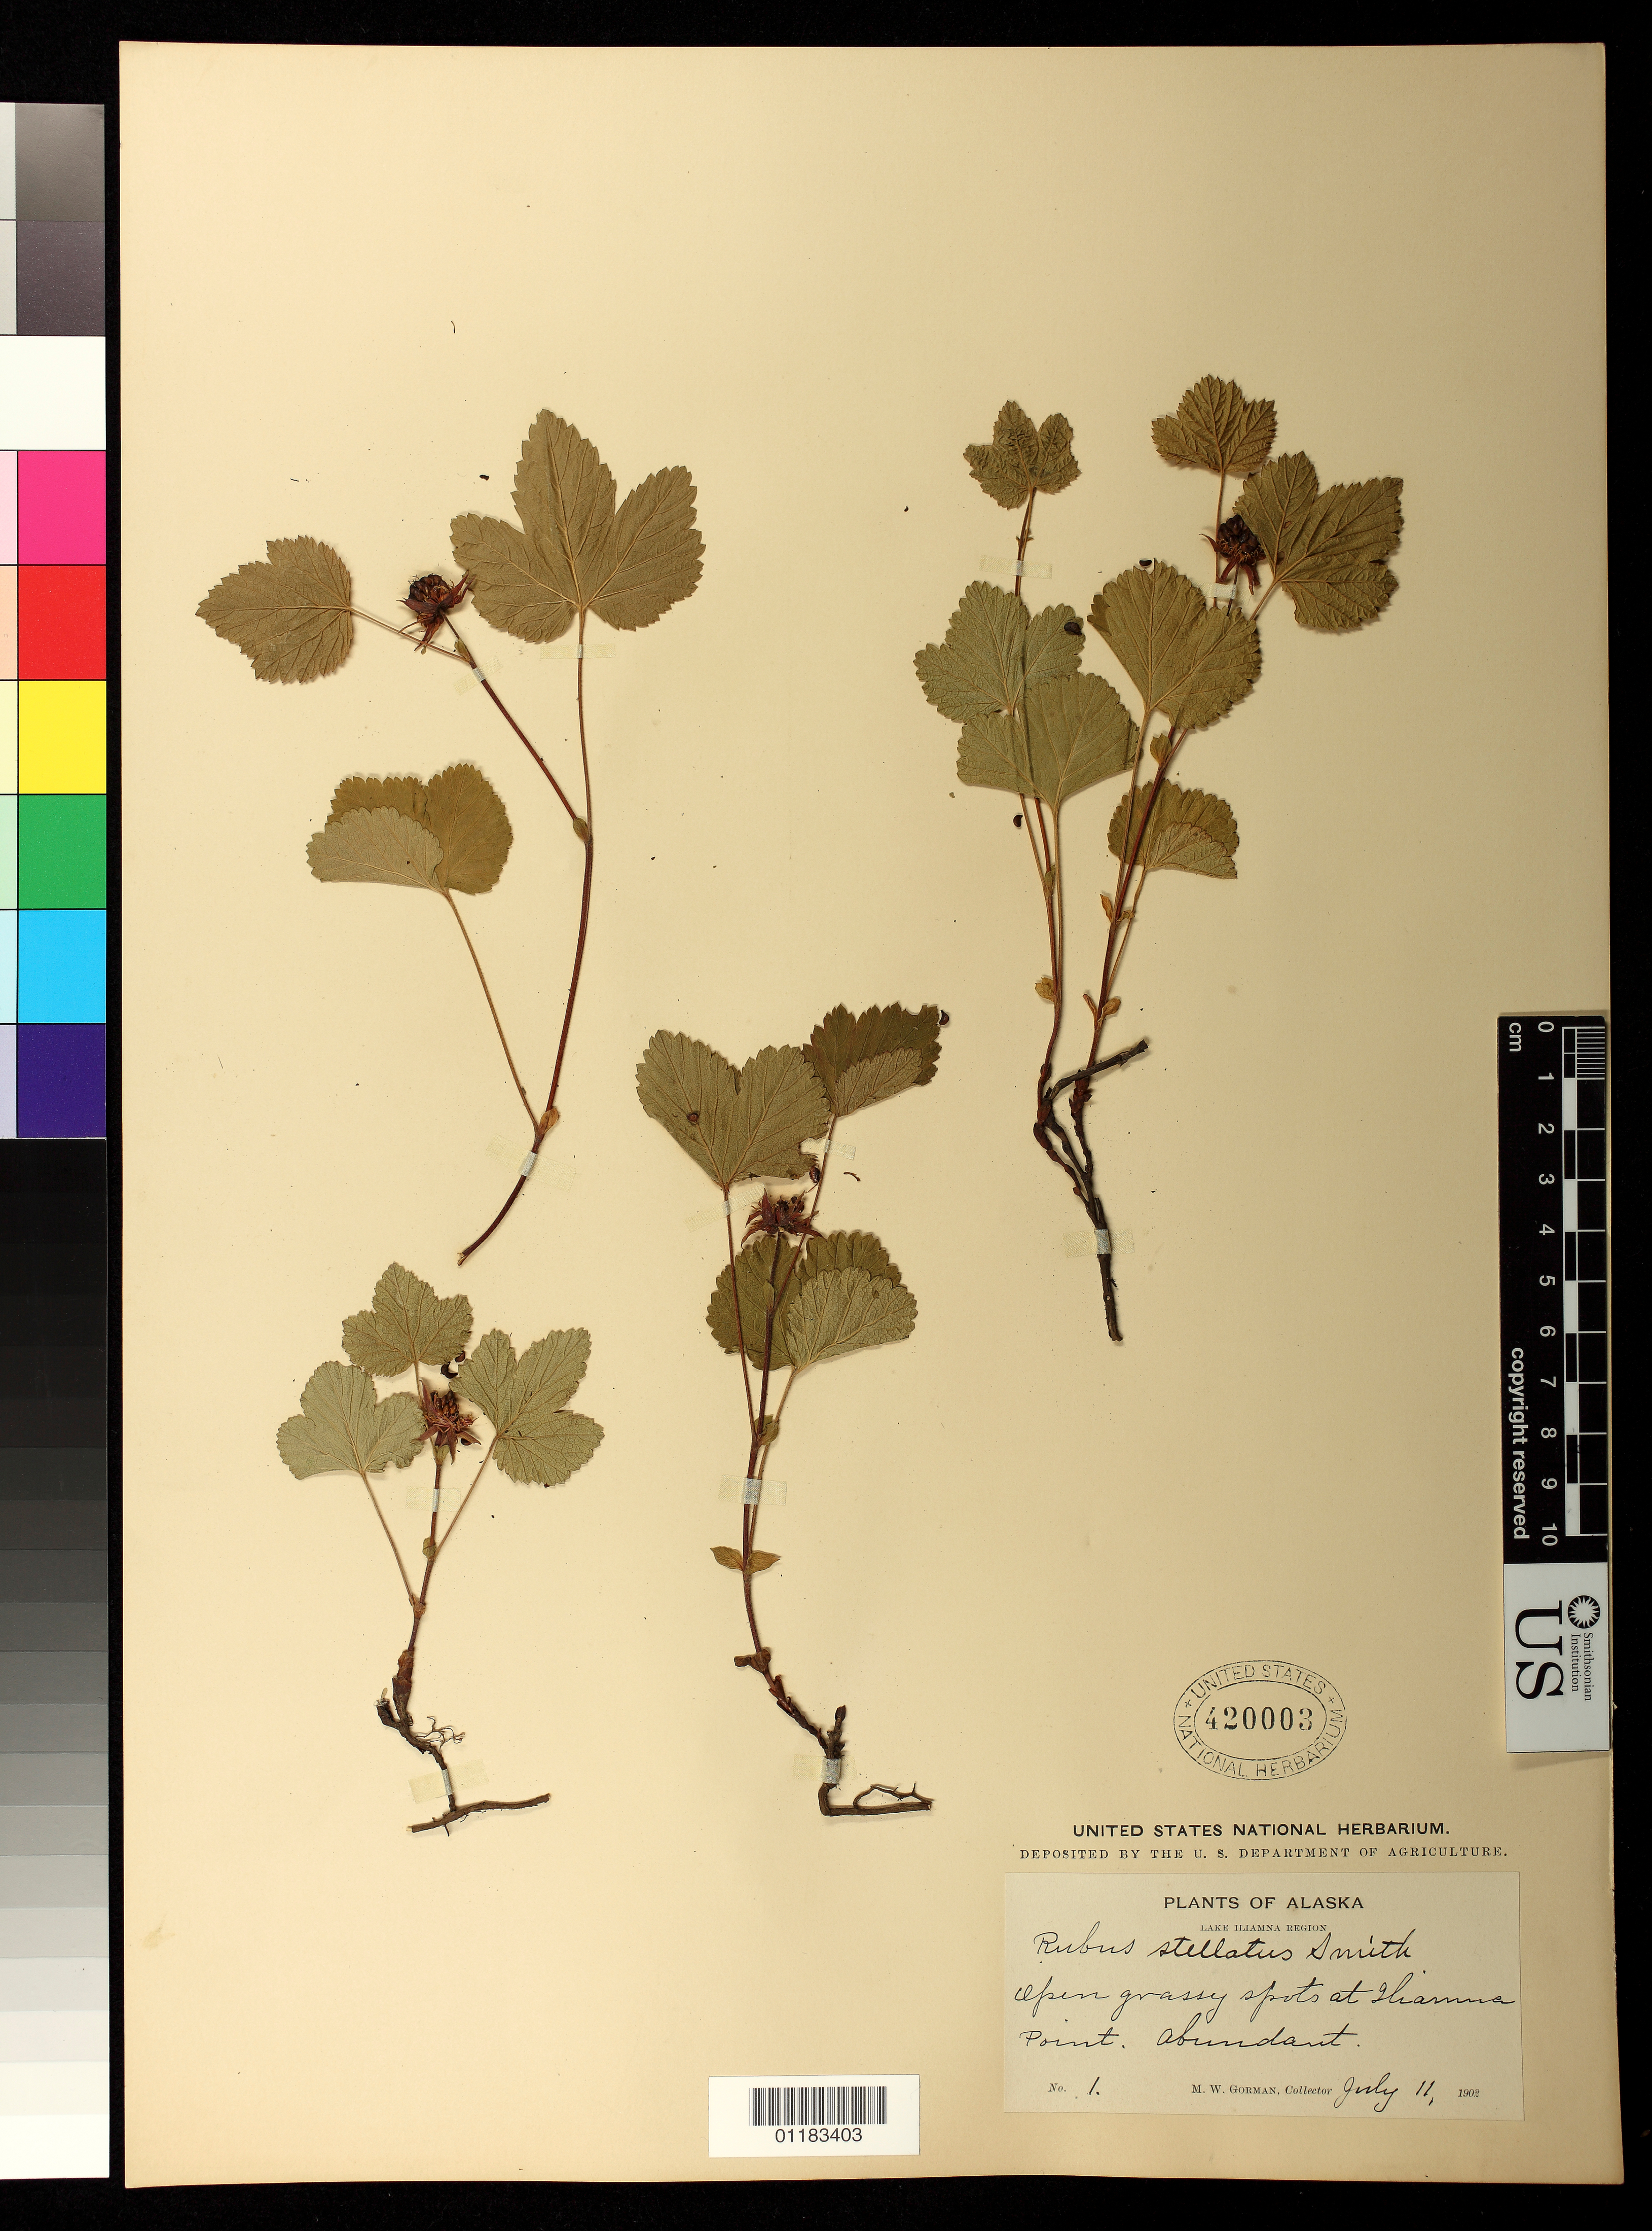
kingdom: Plantae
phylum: Tracheophyta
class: Magnoliopsida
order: Rosales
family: Rosaceae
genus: Rubus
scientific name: Rubus stellatus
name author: Sm.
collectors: M. W. Gorman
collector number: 1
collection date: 1902-07-11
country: United States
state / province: Alaska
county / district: Lake and Peninsula Borough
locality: Lake Iliamna Region. Open grassy spots at Iliamna Point. Abundant.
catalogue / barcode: US 420003